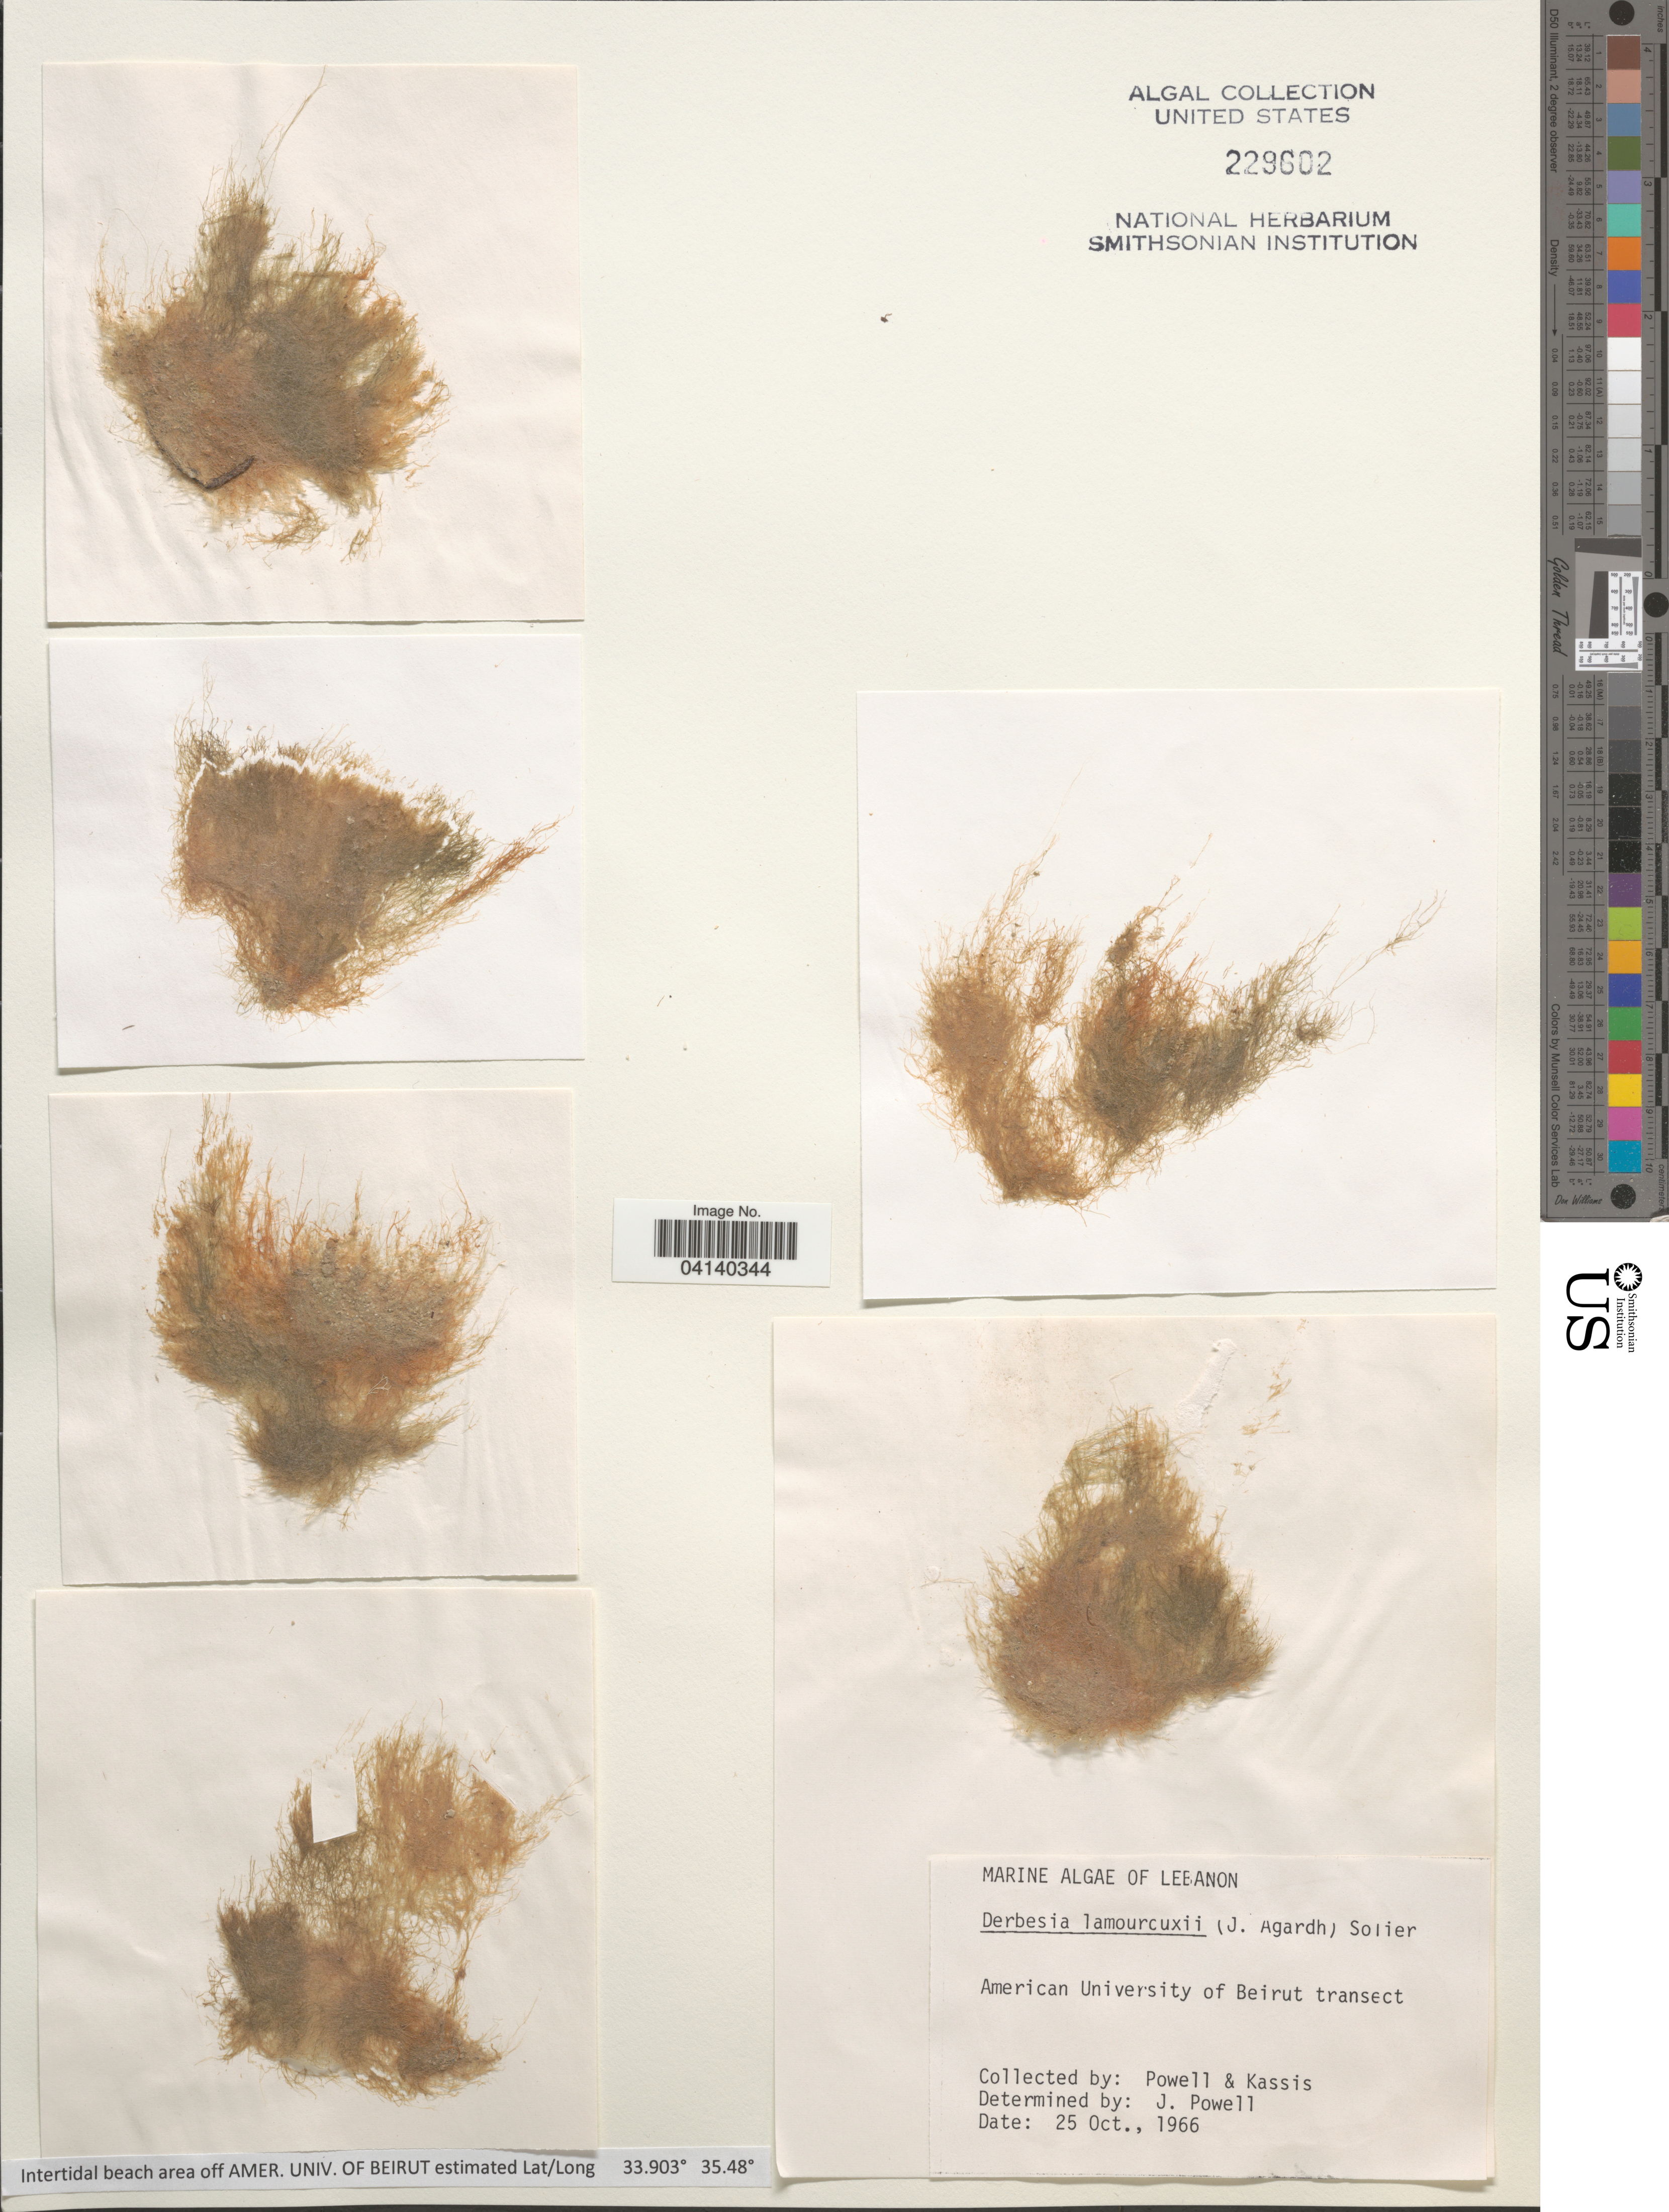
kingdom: Plantae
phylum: Chlorophyta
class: Ulvophyceae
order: Bryopsidales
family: Derbesiaceae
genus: Pedobesia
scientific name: Pedobesia simplex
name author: (Menegh. ex Kütz.) M.J. Wynne & Leliaert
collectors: -. Powell & Kassis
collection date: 1966-10-25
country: Lebanon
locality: American University of Beirut transect.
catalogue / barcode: US 229602